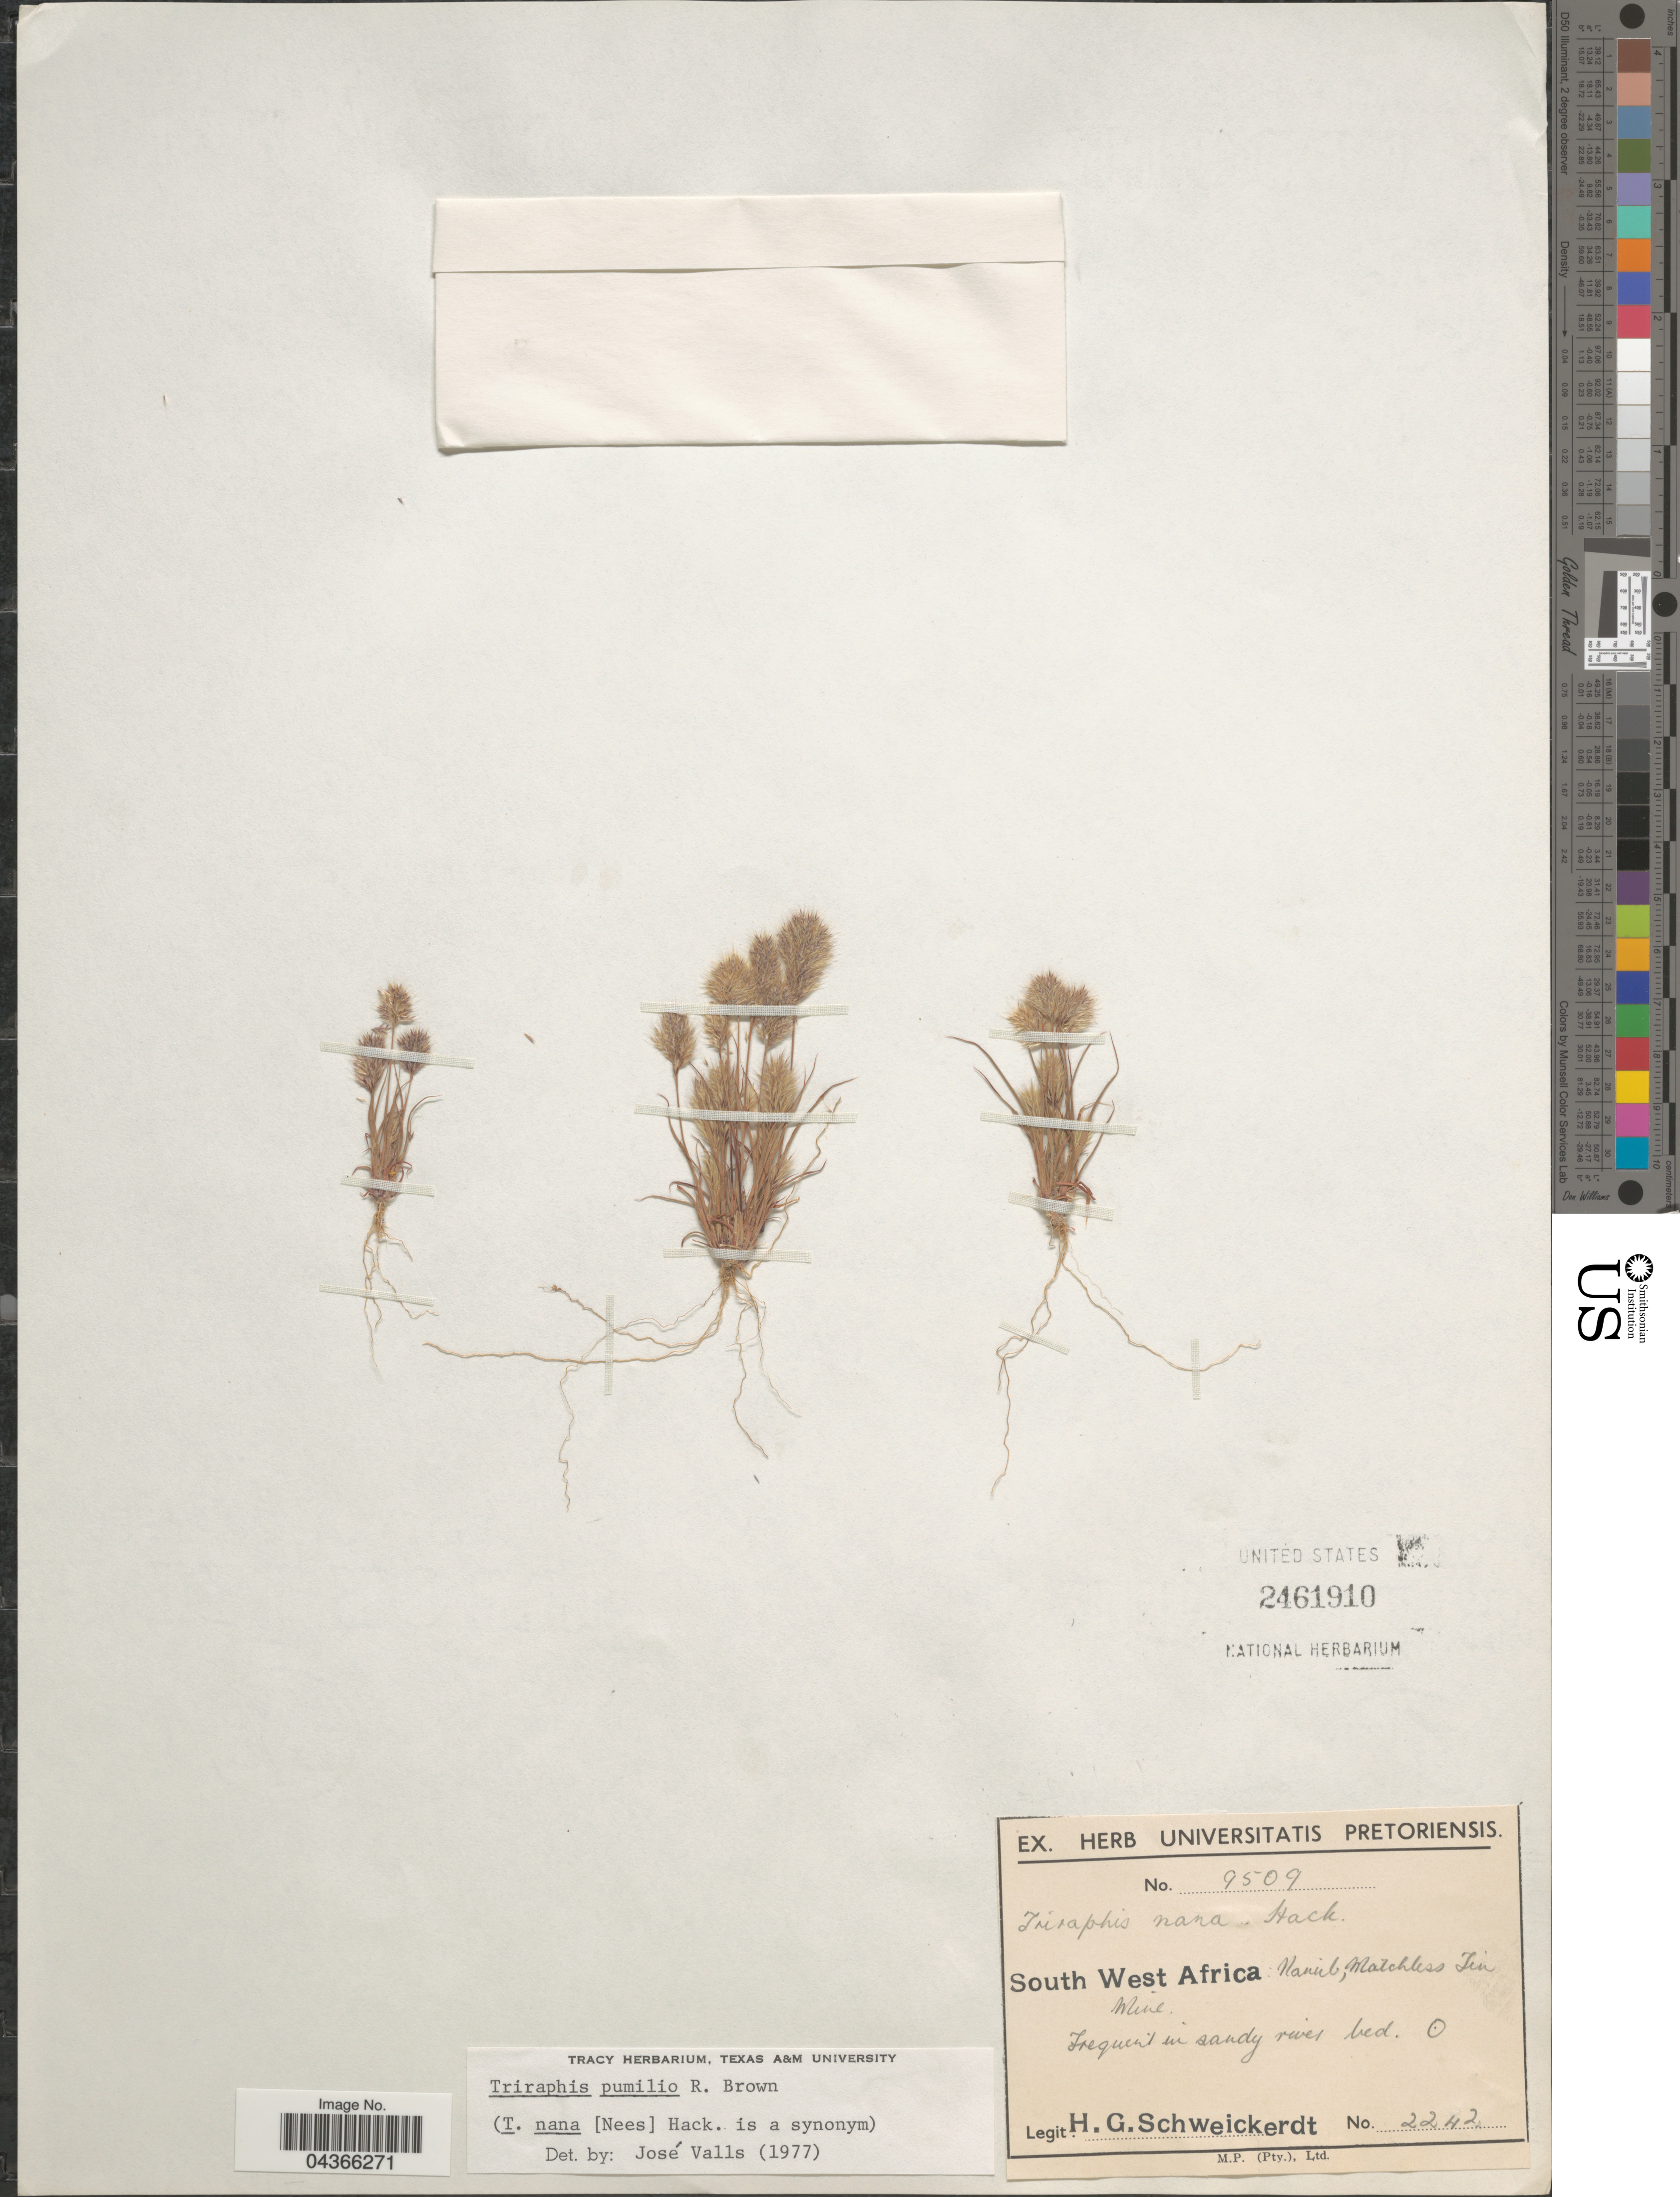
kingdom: Plantae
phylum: Tracheophyta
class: Liliopsida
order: Poales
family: Poaceae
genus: Triraphis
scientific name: Triraphis pumilio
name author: R. Br.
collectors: H. Schweickerdt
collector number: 2242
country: Namibia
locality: South West Africa: Namib, Matchless Tin Mine.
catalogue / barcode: US 2461910